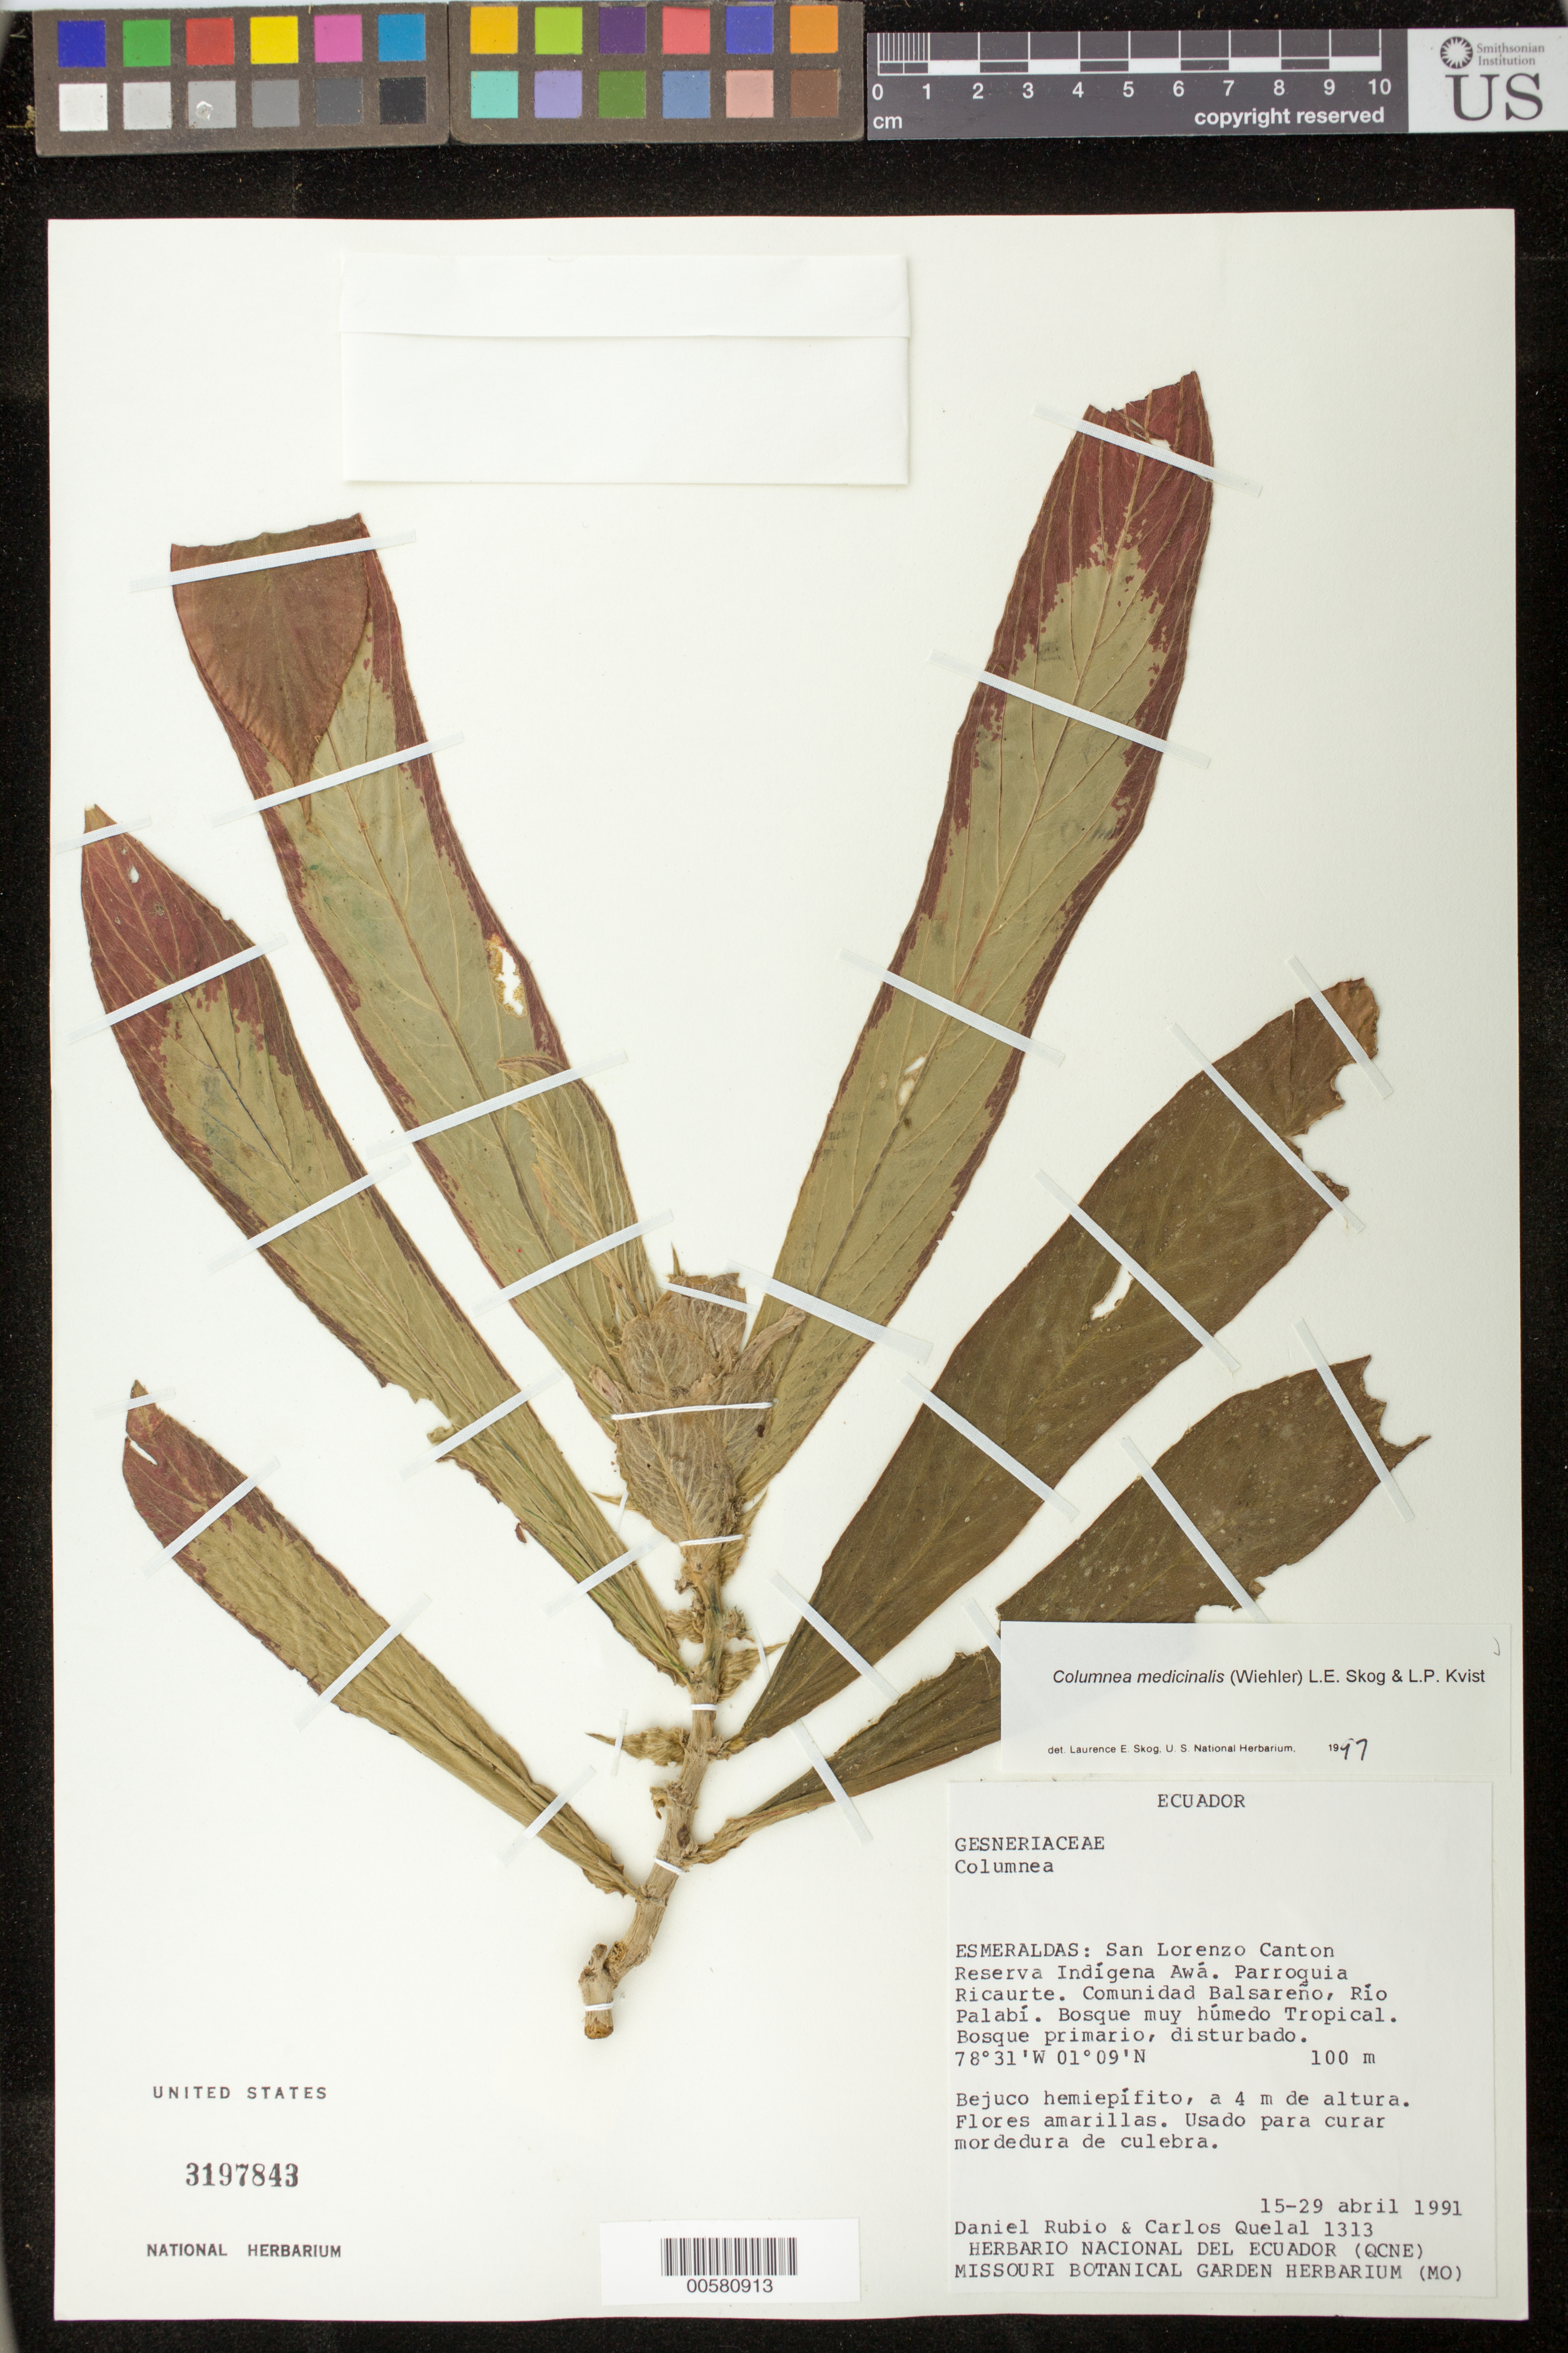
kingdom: Plantae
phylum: Tracheophyta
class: Magnoliopsida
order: Lamiales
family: Gesneriaceae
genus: Columnea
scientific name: Columnea medicinalis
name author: (Wiehler) L.E. Skog & L.P. Kvist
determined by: Skog, Laurence E.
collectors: D. Rubio & C. Quelal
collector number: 1313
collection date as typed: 15-29 Apr 1991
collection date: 1991-04-15/1991-04-29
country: Ecuador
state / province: Esmeraldas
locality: San Lorenzo Canton. Reserva Indígena Awá. Parroquia Ricaurte. Comunidad Balsareño, Río Palabí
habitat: Bosque muy húmedo tropical. Bosque primario, disturbado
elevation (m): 100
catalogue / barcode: US 3197843